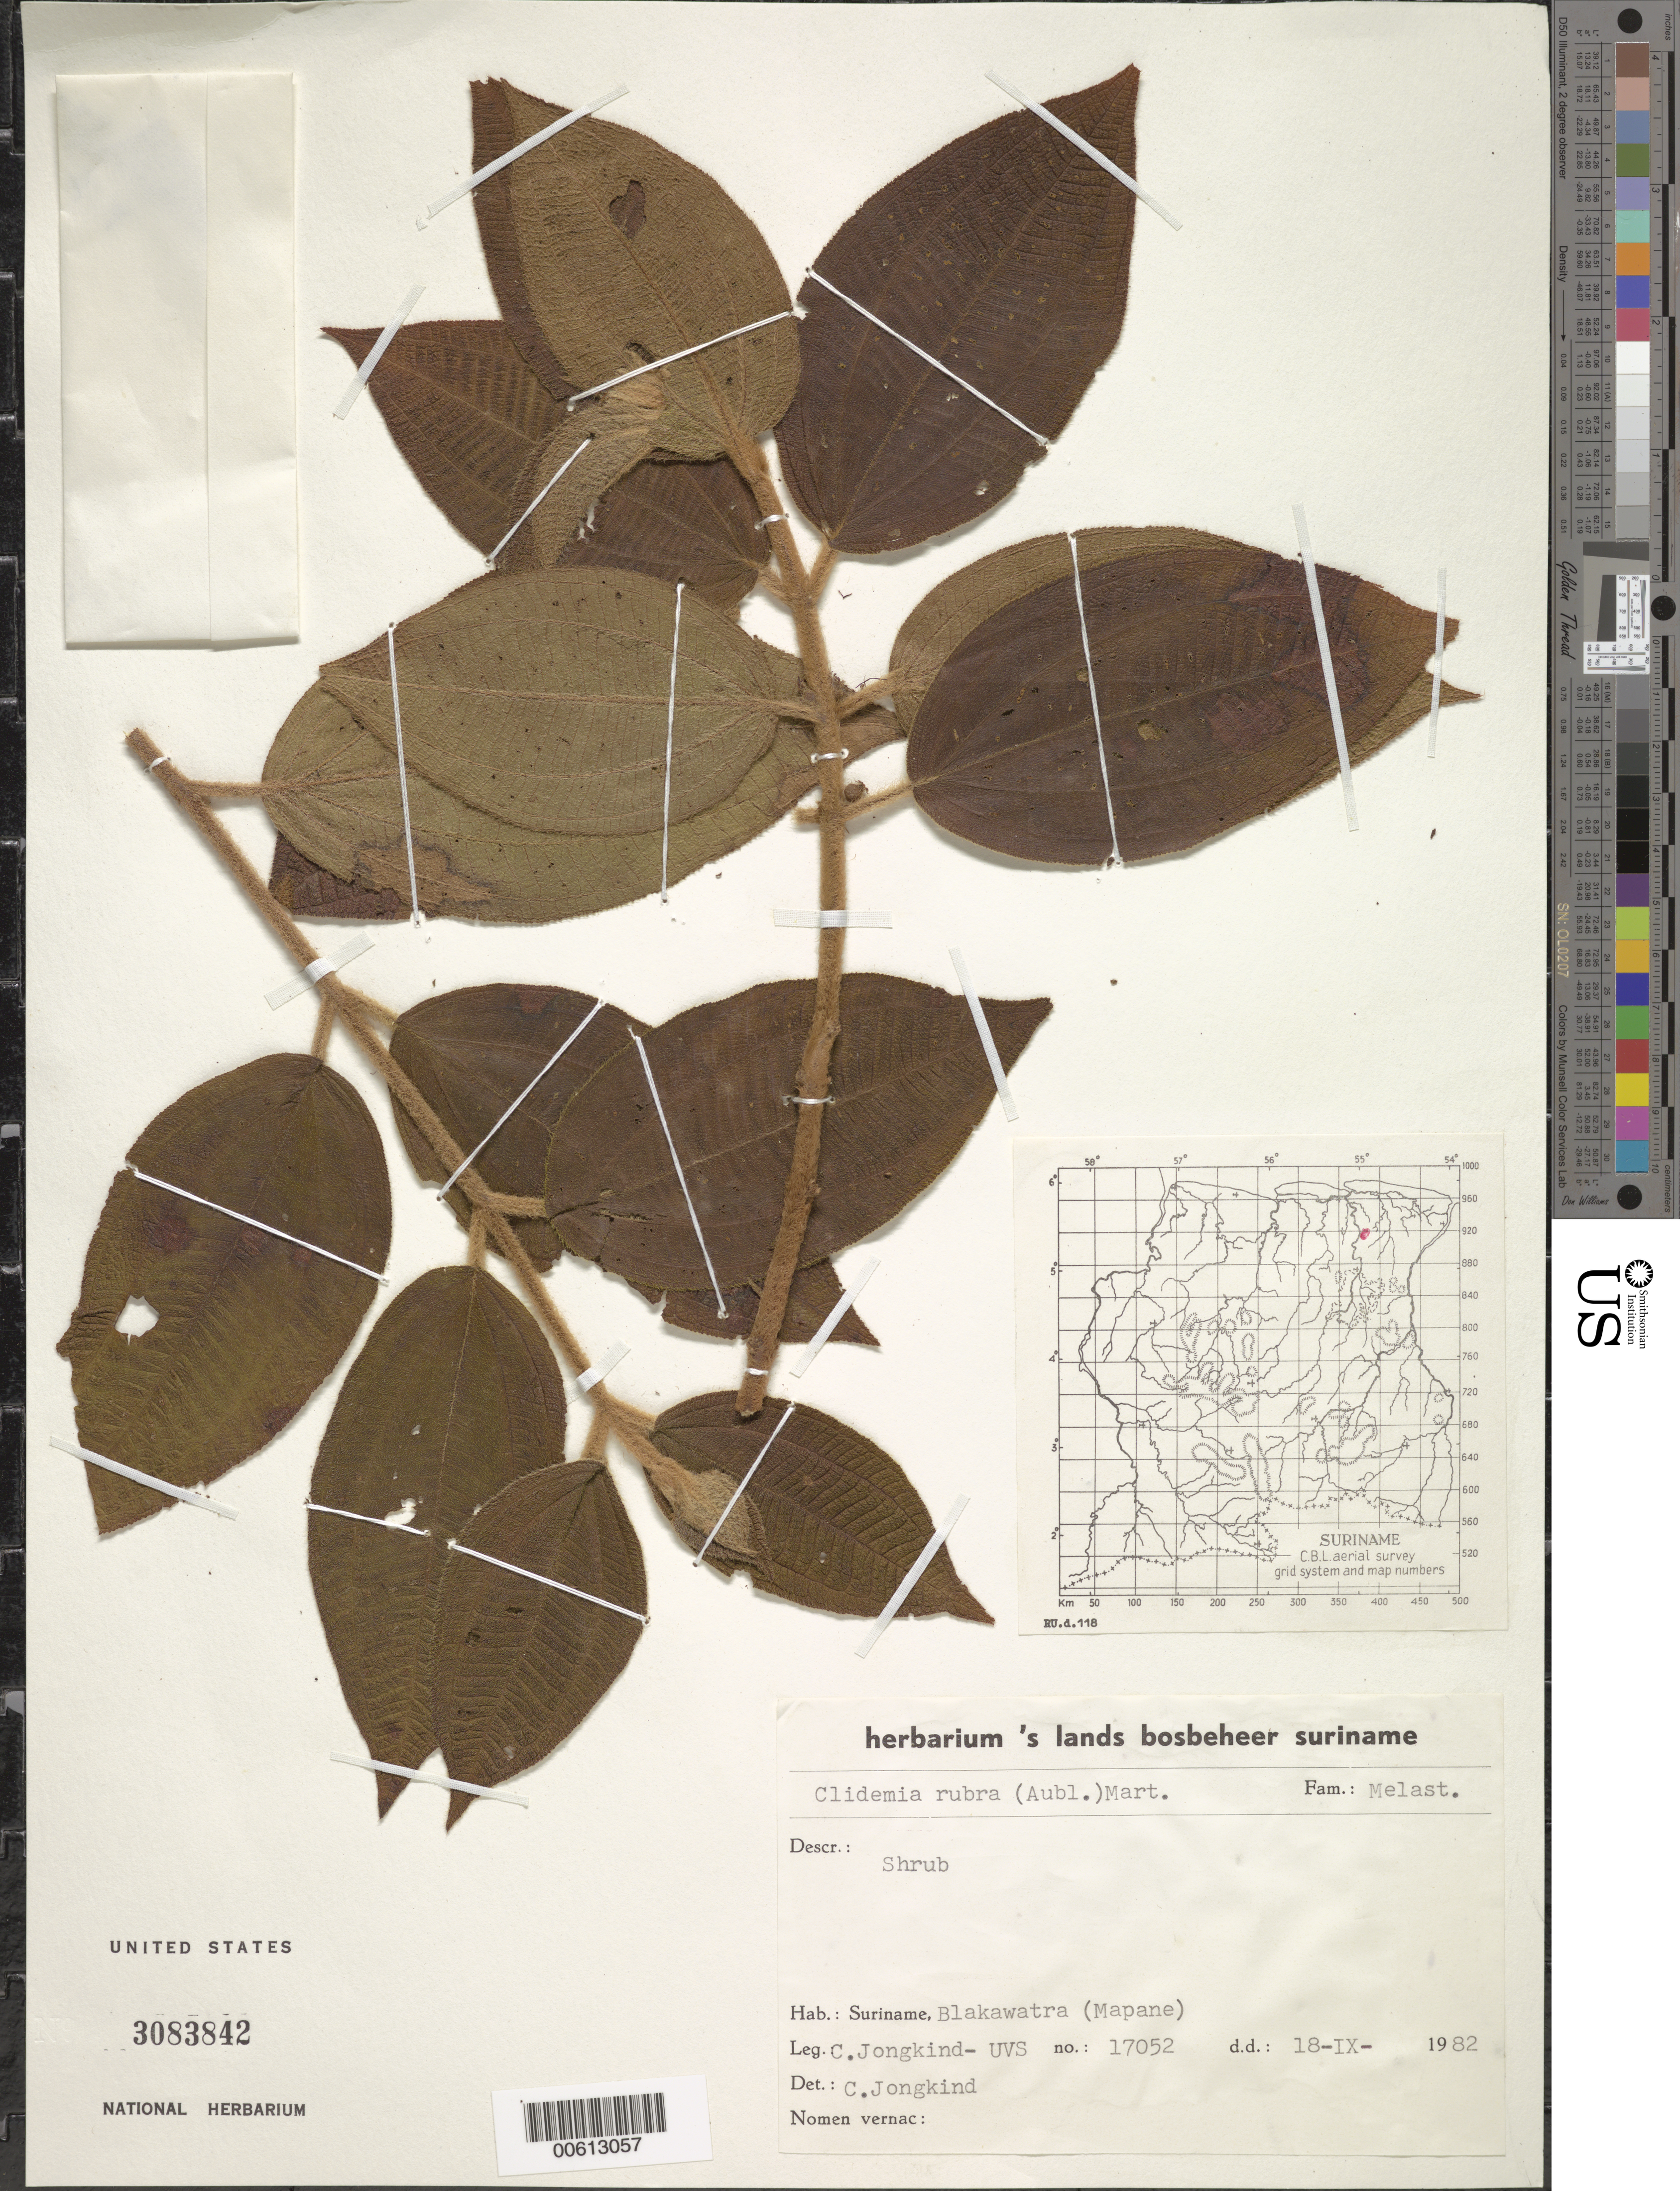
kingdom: Plantae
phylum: Tracheophyta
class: Magnoliopsida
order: Myrtales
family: Melastomataceae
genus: Clidemia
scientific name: Clidemia aphanantha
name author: (Naudin) Sagot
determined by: Jongkind, C. C. H.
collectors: C. C. Jongkind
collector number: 17052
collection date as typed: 18-Nov-82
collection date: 1982-11-18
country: Suriname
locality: Blakawatra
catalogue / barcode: US 3083842